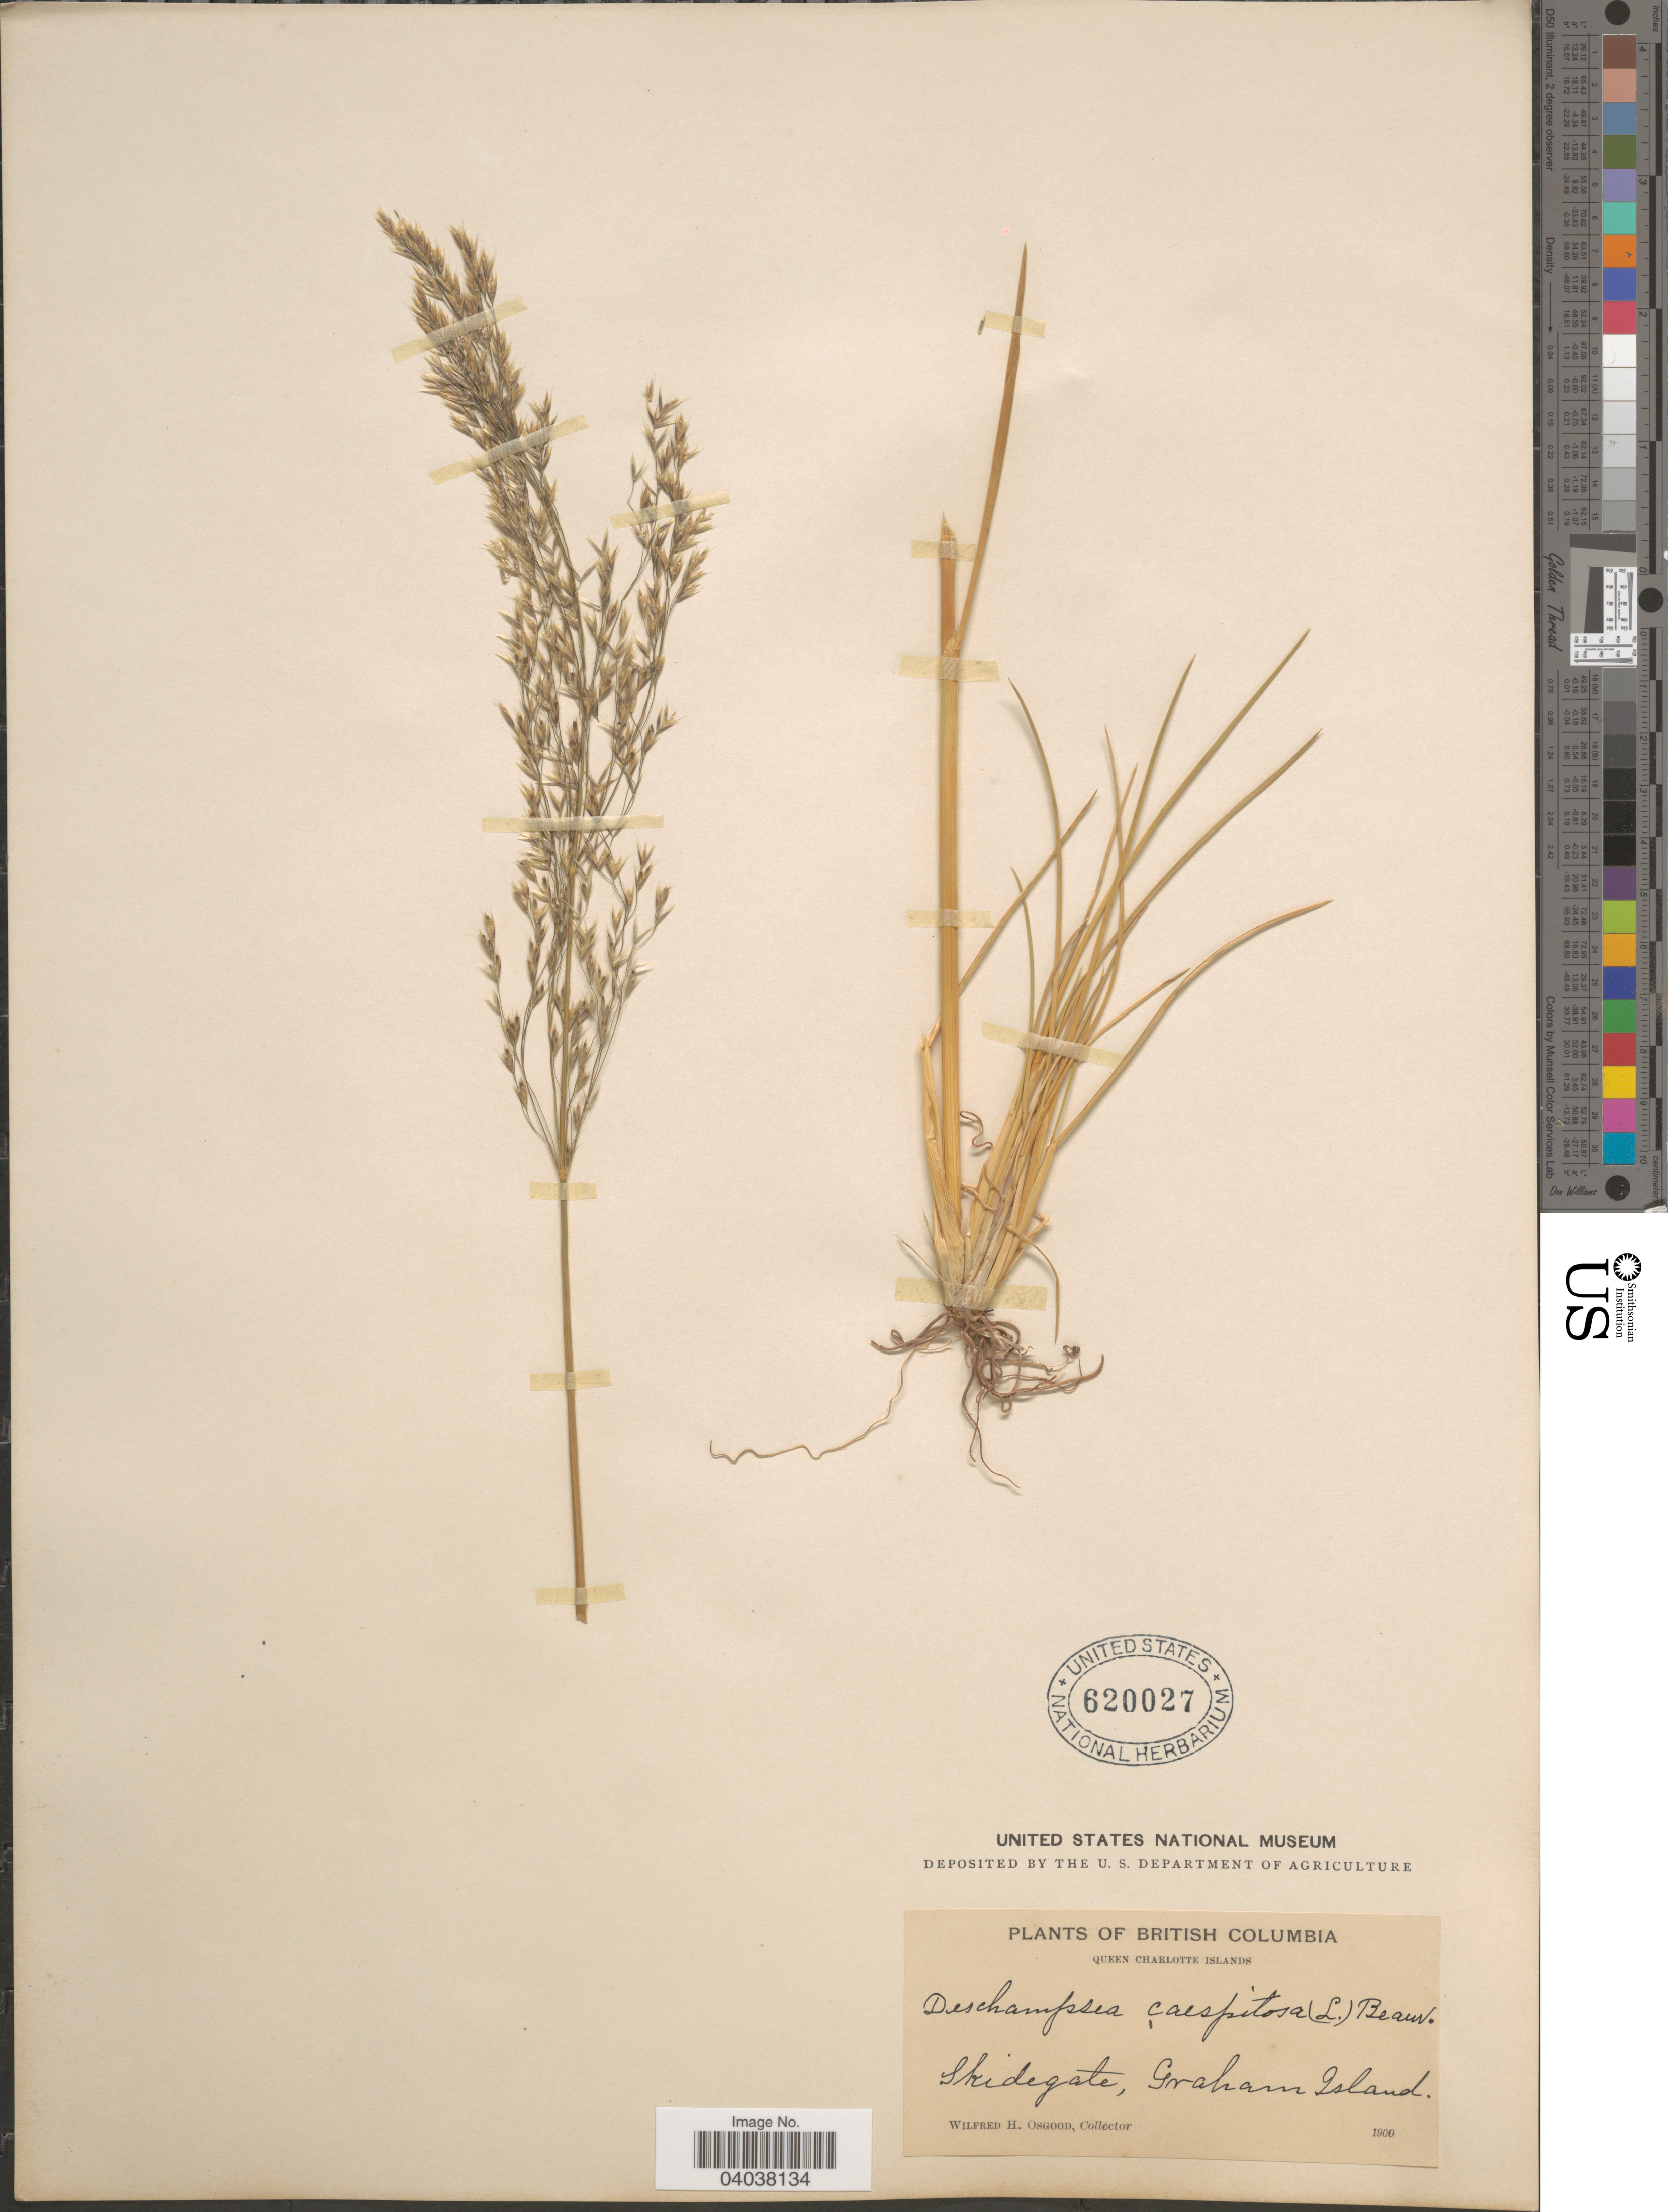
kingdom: Plantae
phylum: Tracheophyta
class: Liliopsida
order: Poales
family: Poaceae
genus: Deschampsia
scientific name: Deschampsia cespitosa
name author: (L.) P. Beauv.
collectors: W. Osgood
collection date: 1900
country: Canada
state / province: British Columbia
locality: Queen Charlotte Islands. Skidegate, Graham Island.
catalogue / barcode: US 620027